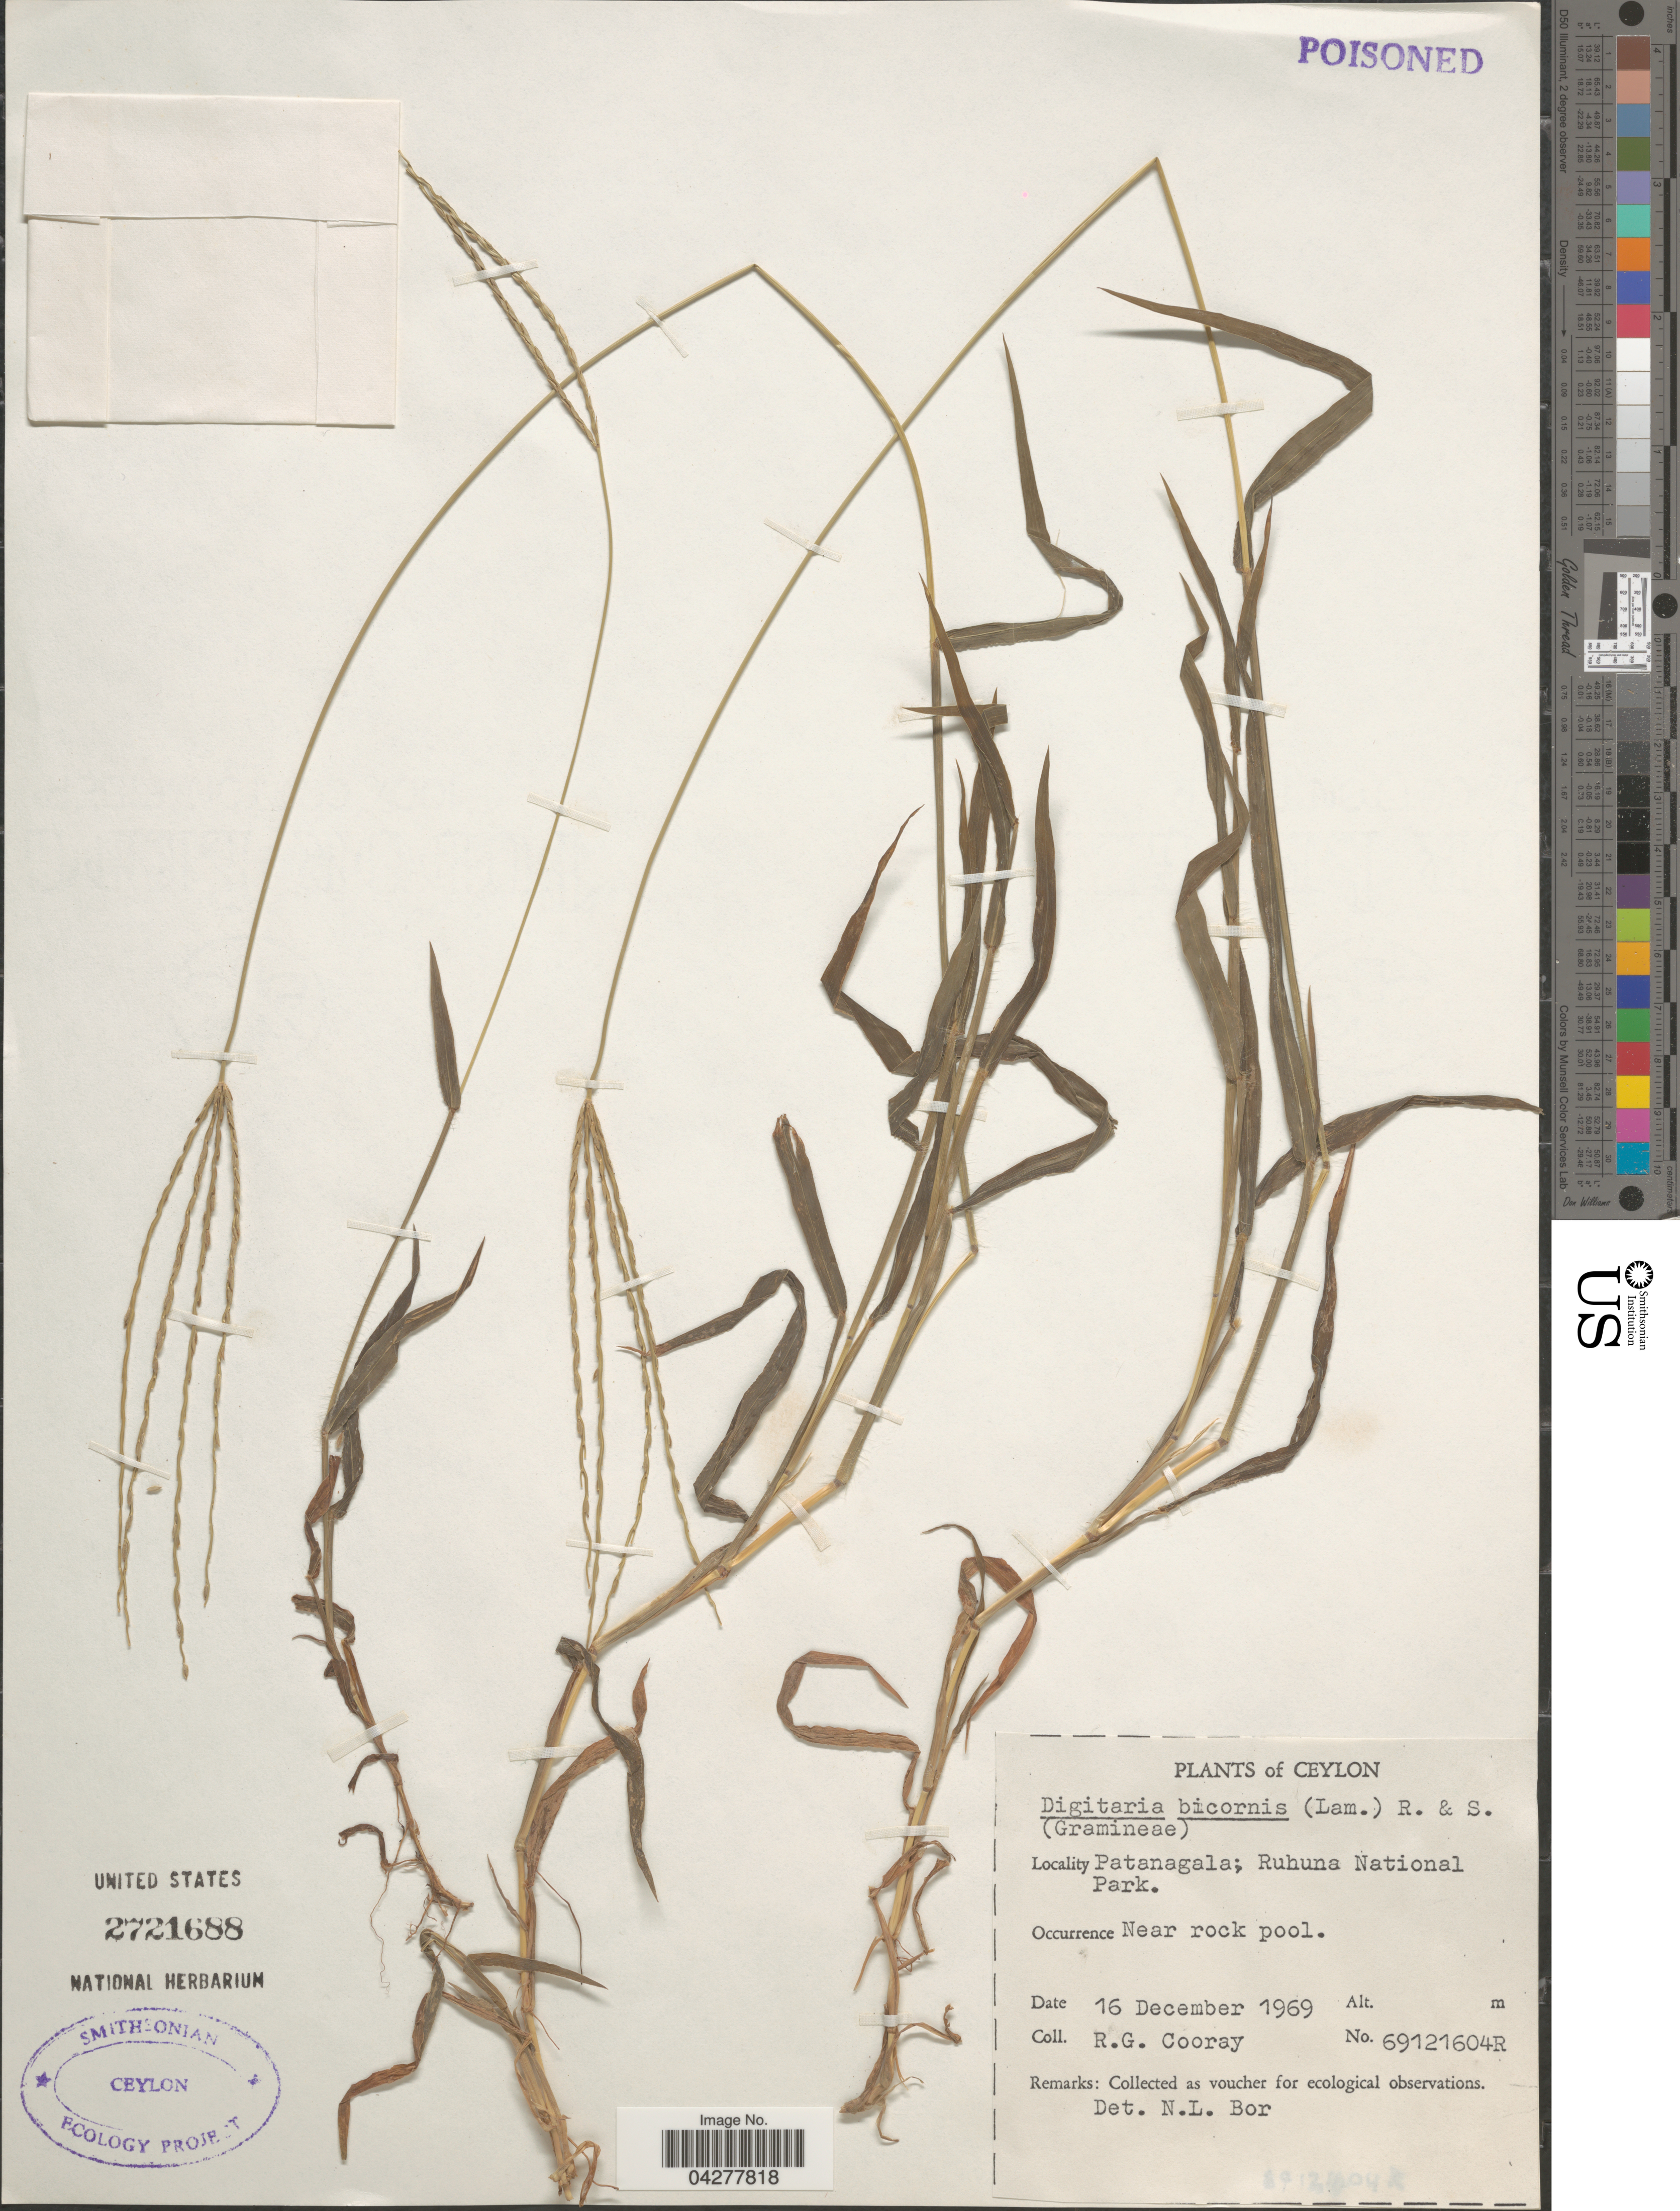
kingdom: Plantae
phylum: Tracheophyta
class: Liliopsida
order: Poales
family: Poaceae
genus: Digitaria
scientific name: Digitaria bicornis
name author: (Lam.) Roem. & Schult.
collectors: R. Cooray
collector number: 69121604R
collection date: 1969-12-16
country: Sri Lanka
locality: Ceylon. Patanagala; Ruhuna National Park. Near rock pool.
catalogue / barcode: US 2721688